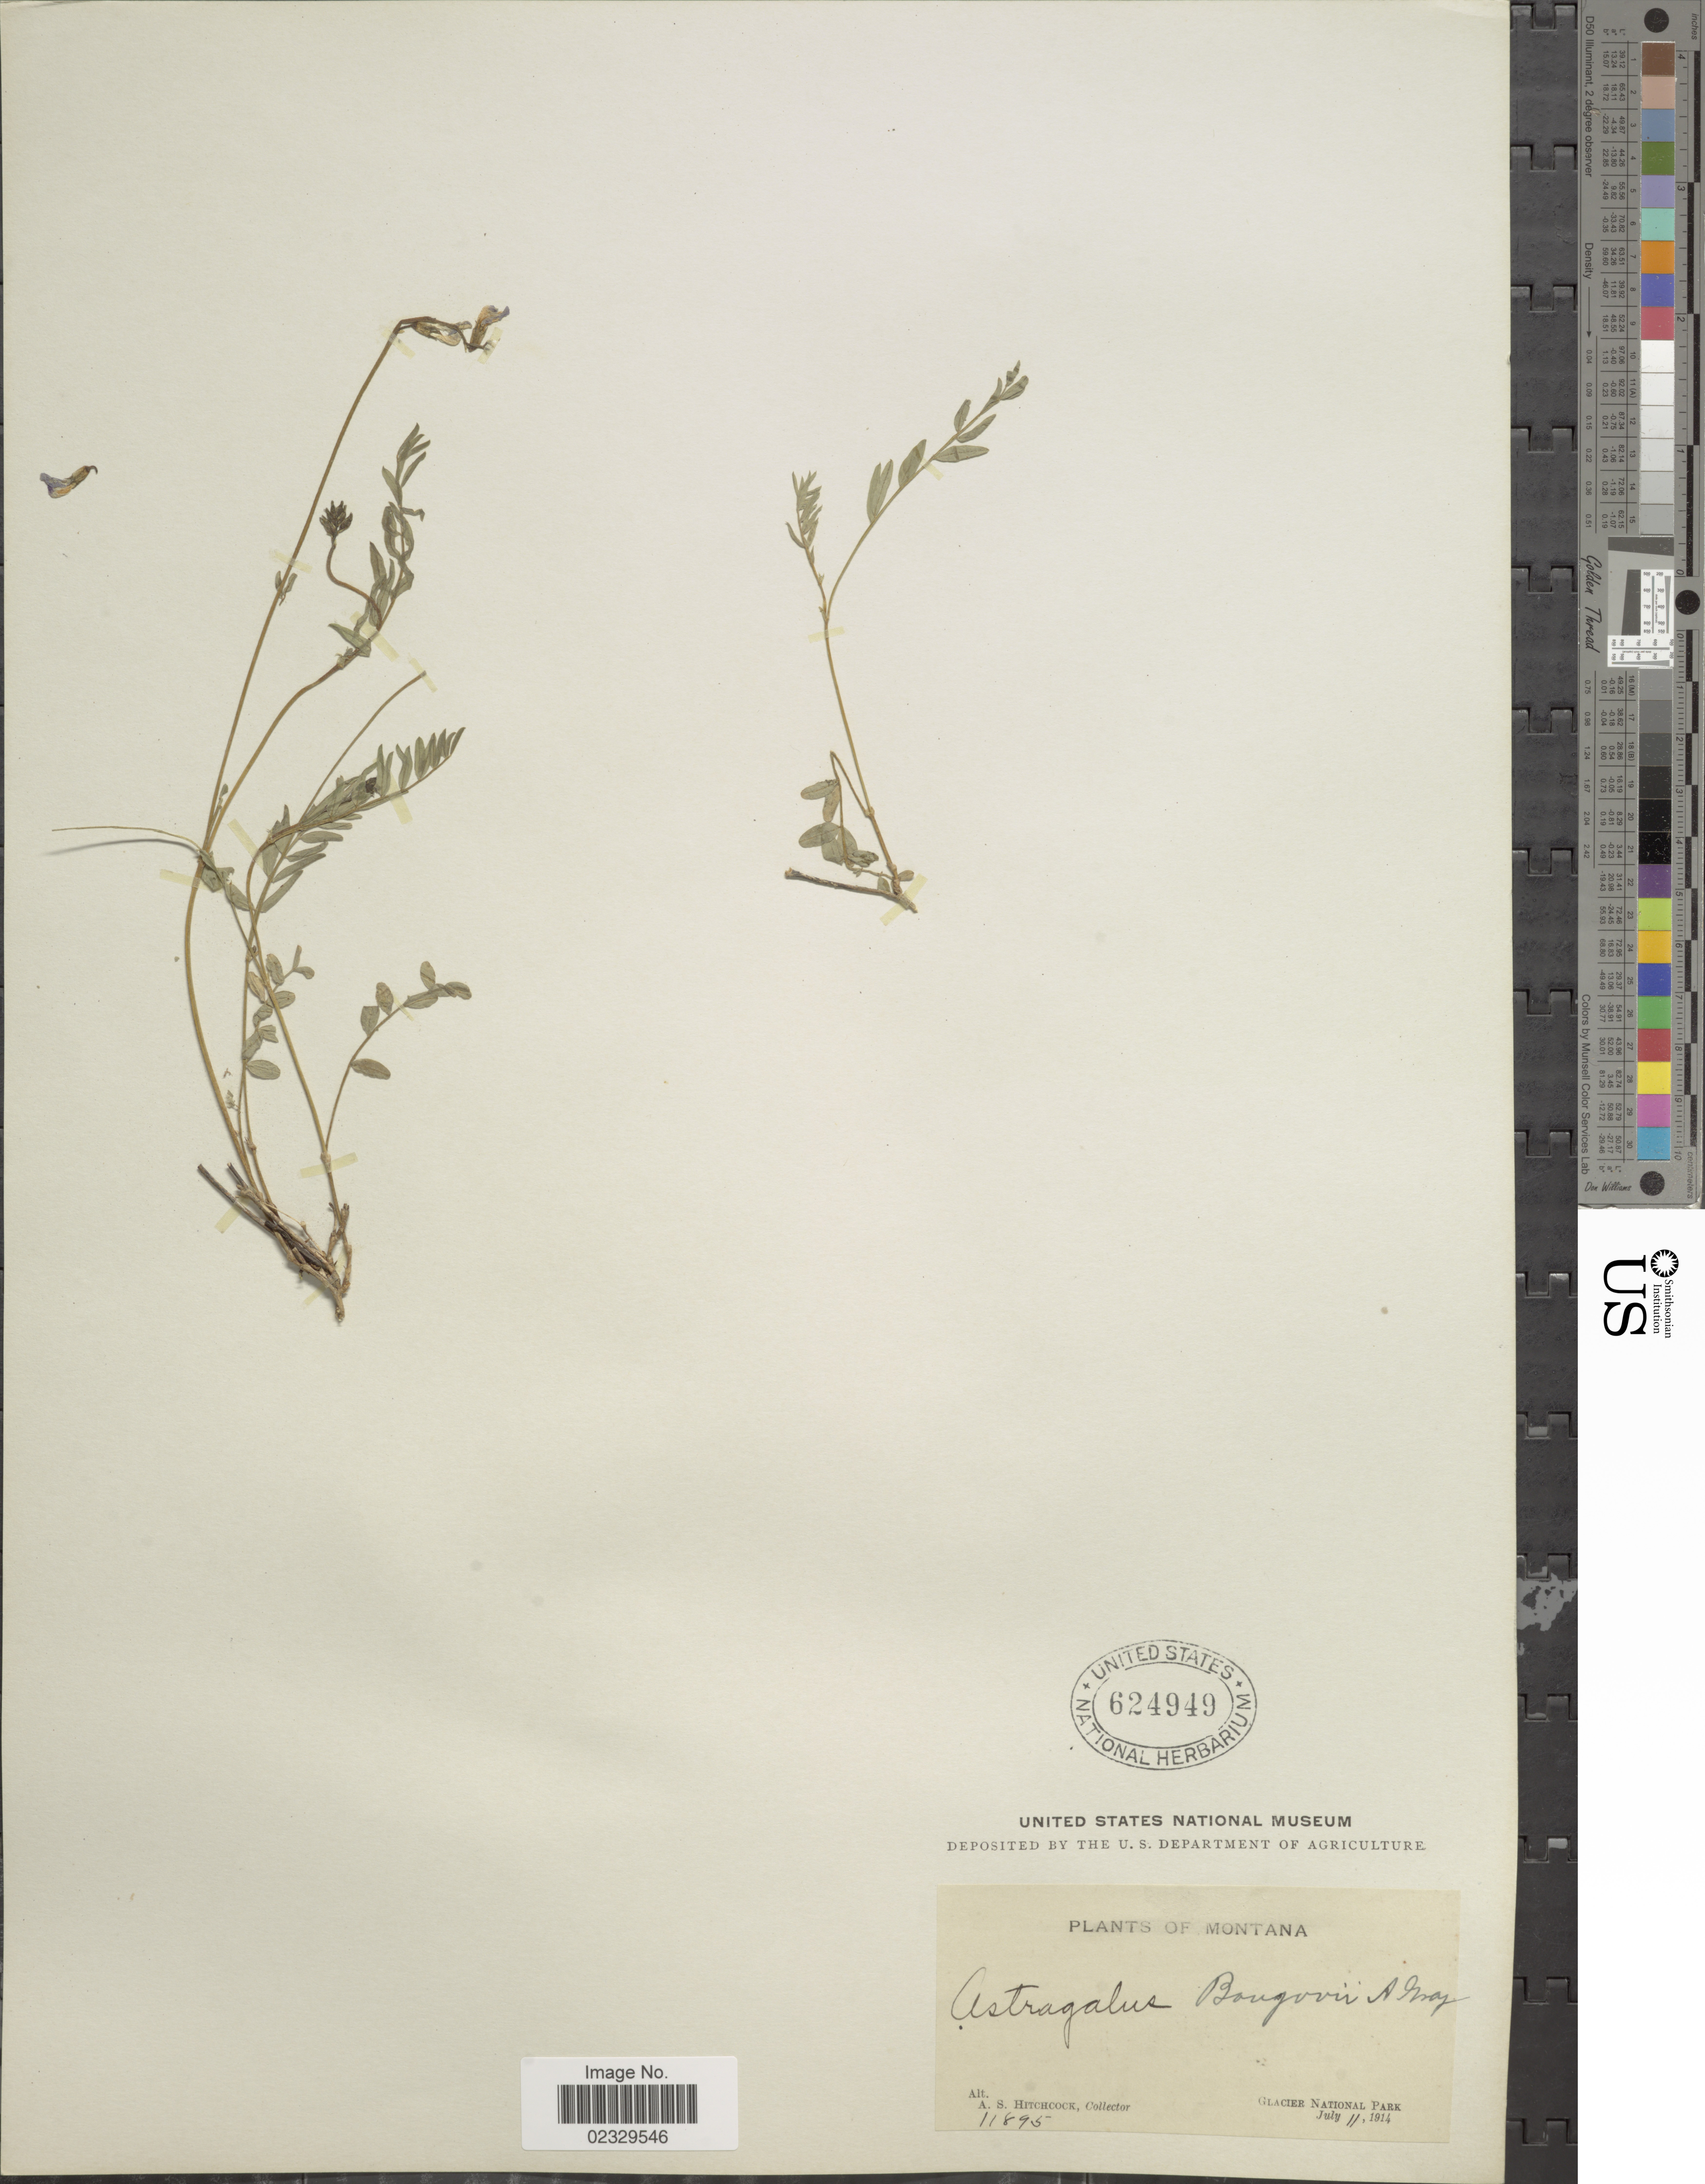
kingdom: Plantae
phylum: Tracheophyta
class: Magnoliopsida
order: Fabales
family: Fabaceae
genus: Astragalus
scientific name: Astragalus bourgovii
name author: A. Gray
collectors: A. S. Hitchcock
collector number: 11895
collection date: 1914-07-11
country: United States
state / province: Montana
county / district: Flathead / Glacier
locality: Glacier National Park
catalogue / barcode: US 624949